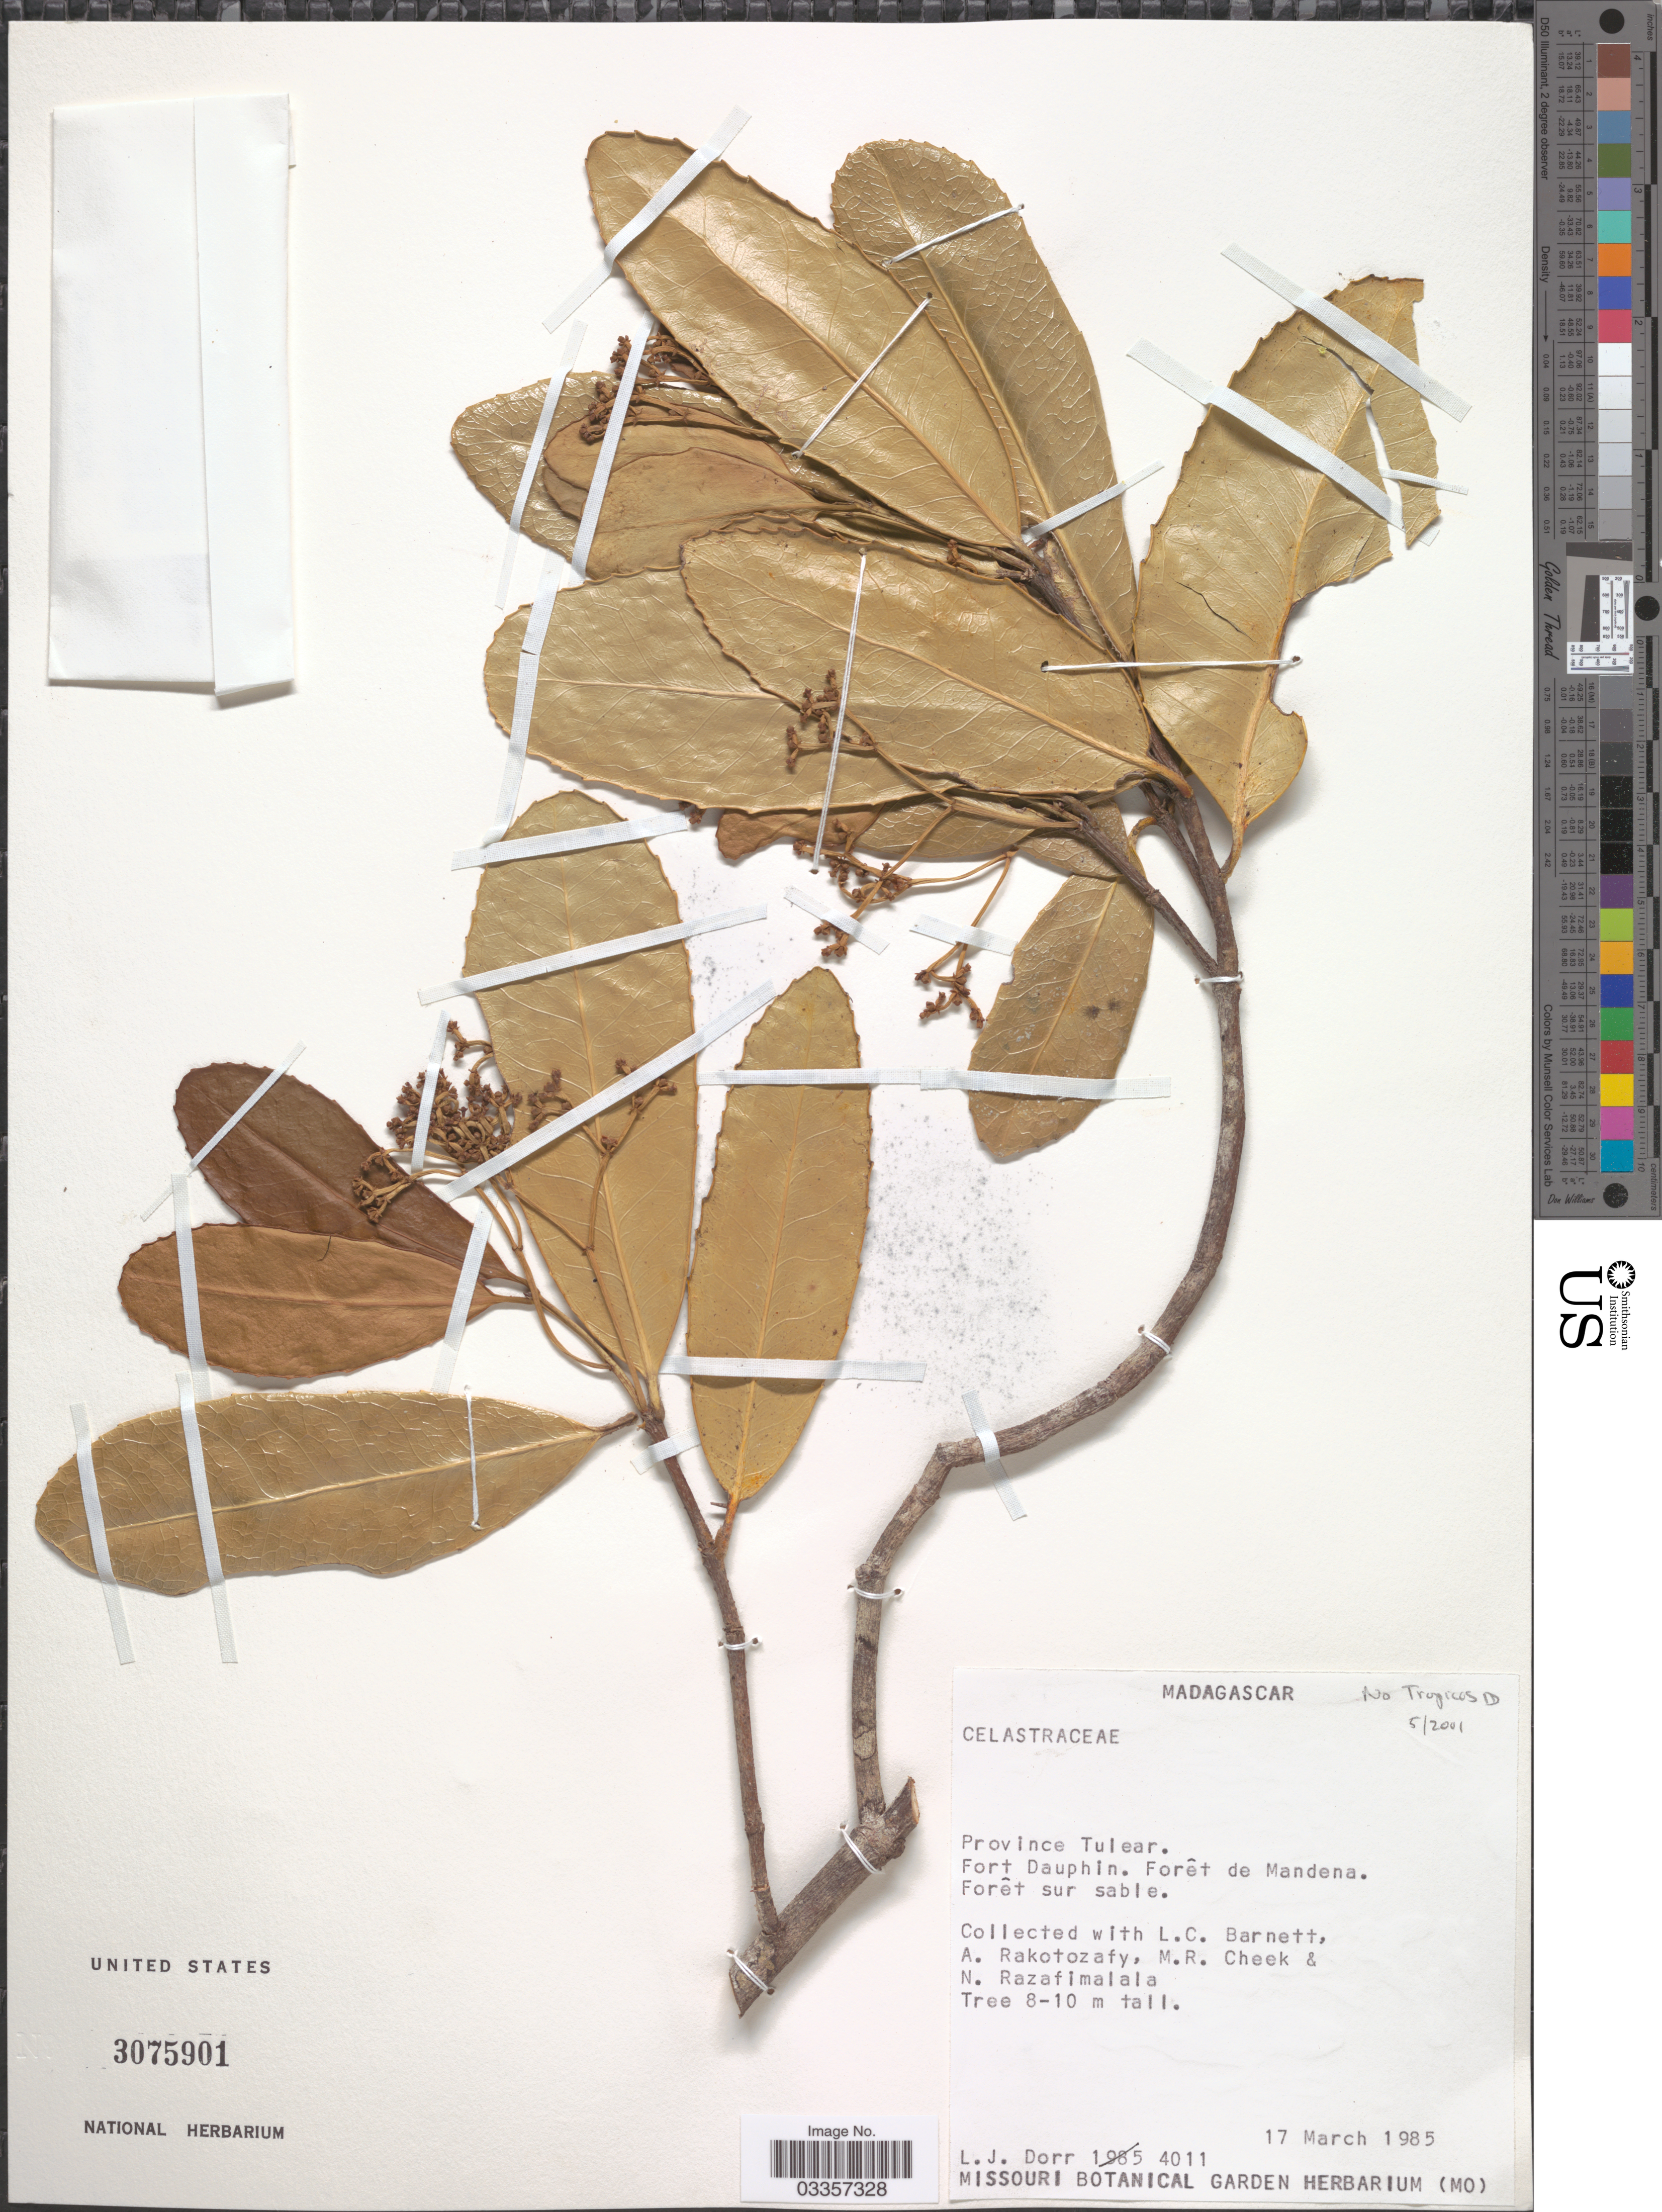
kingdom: Plantae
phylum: Tracheophyta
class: Magnoliopsida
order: Celastrales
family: Celastraceae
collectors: L. J. Dorr, L. C. Barnett, A. Rakotozafy, M. Cheek & N. Razafimalala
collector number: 4011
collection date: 1985-03-17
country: Madagascar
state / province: Anosy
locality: Province Tulear. Fort Dauphin. Forêt de Mandena. Forêt sur sable.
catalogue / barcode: US 3075901